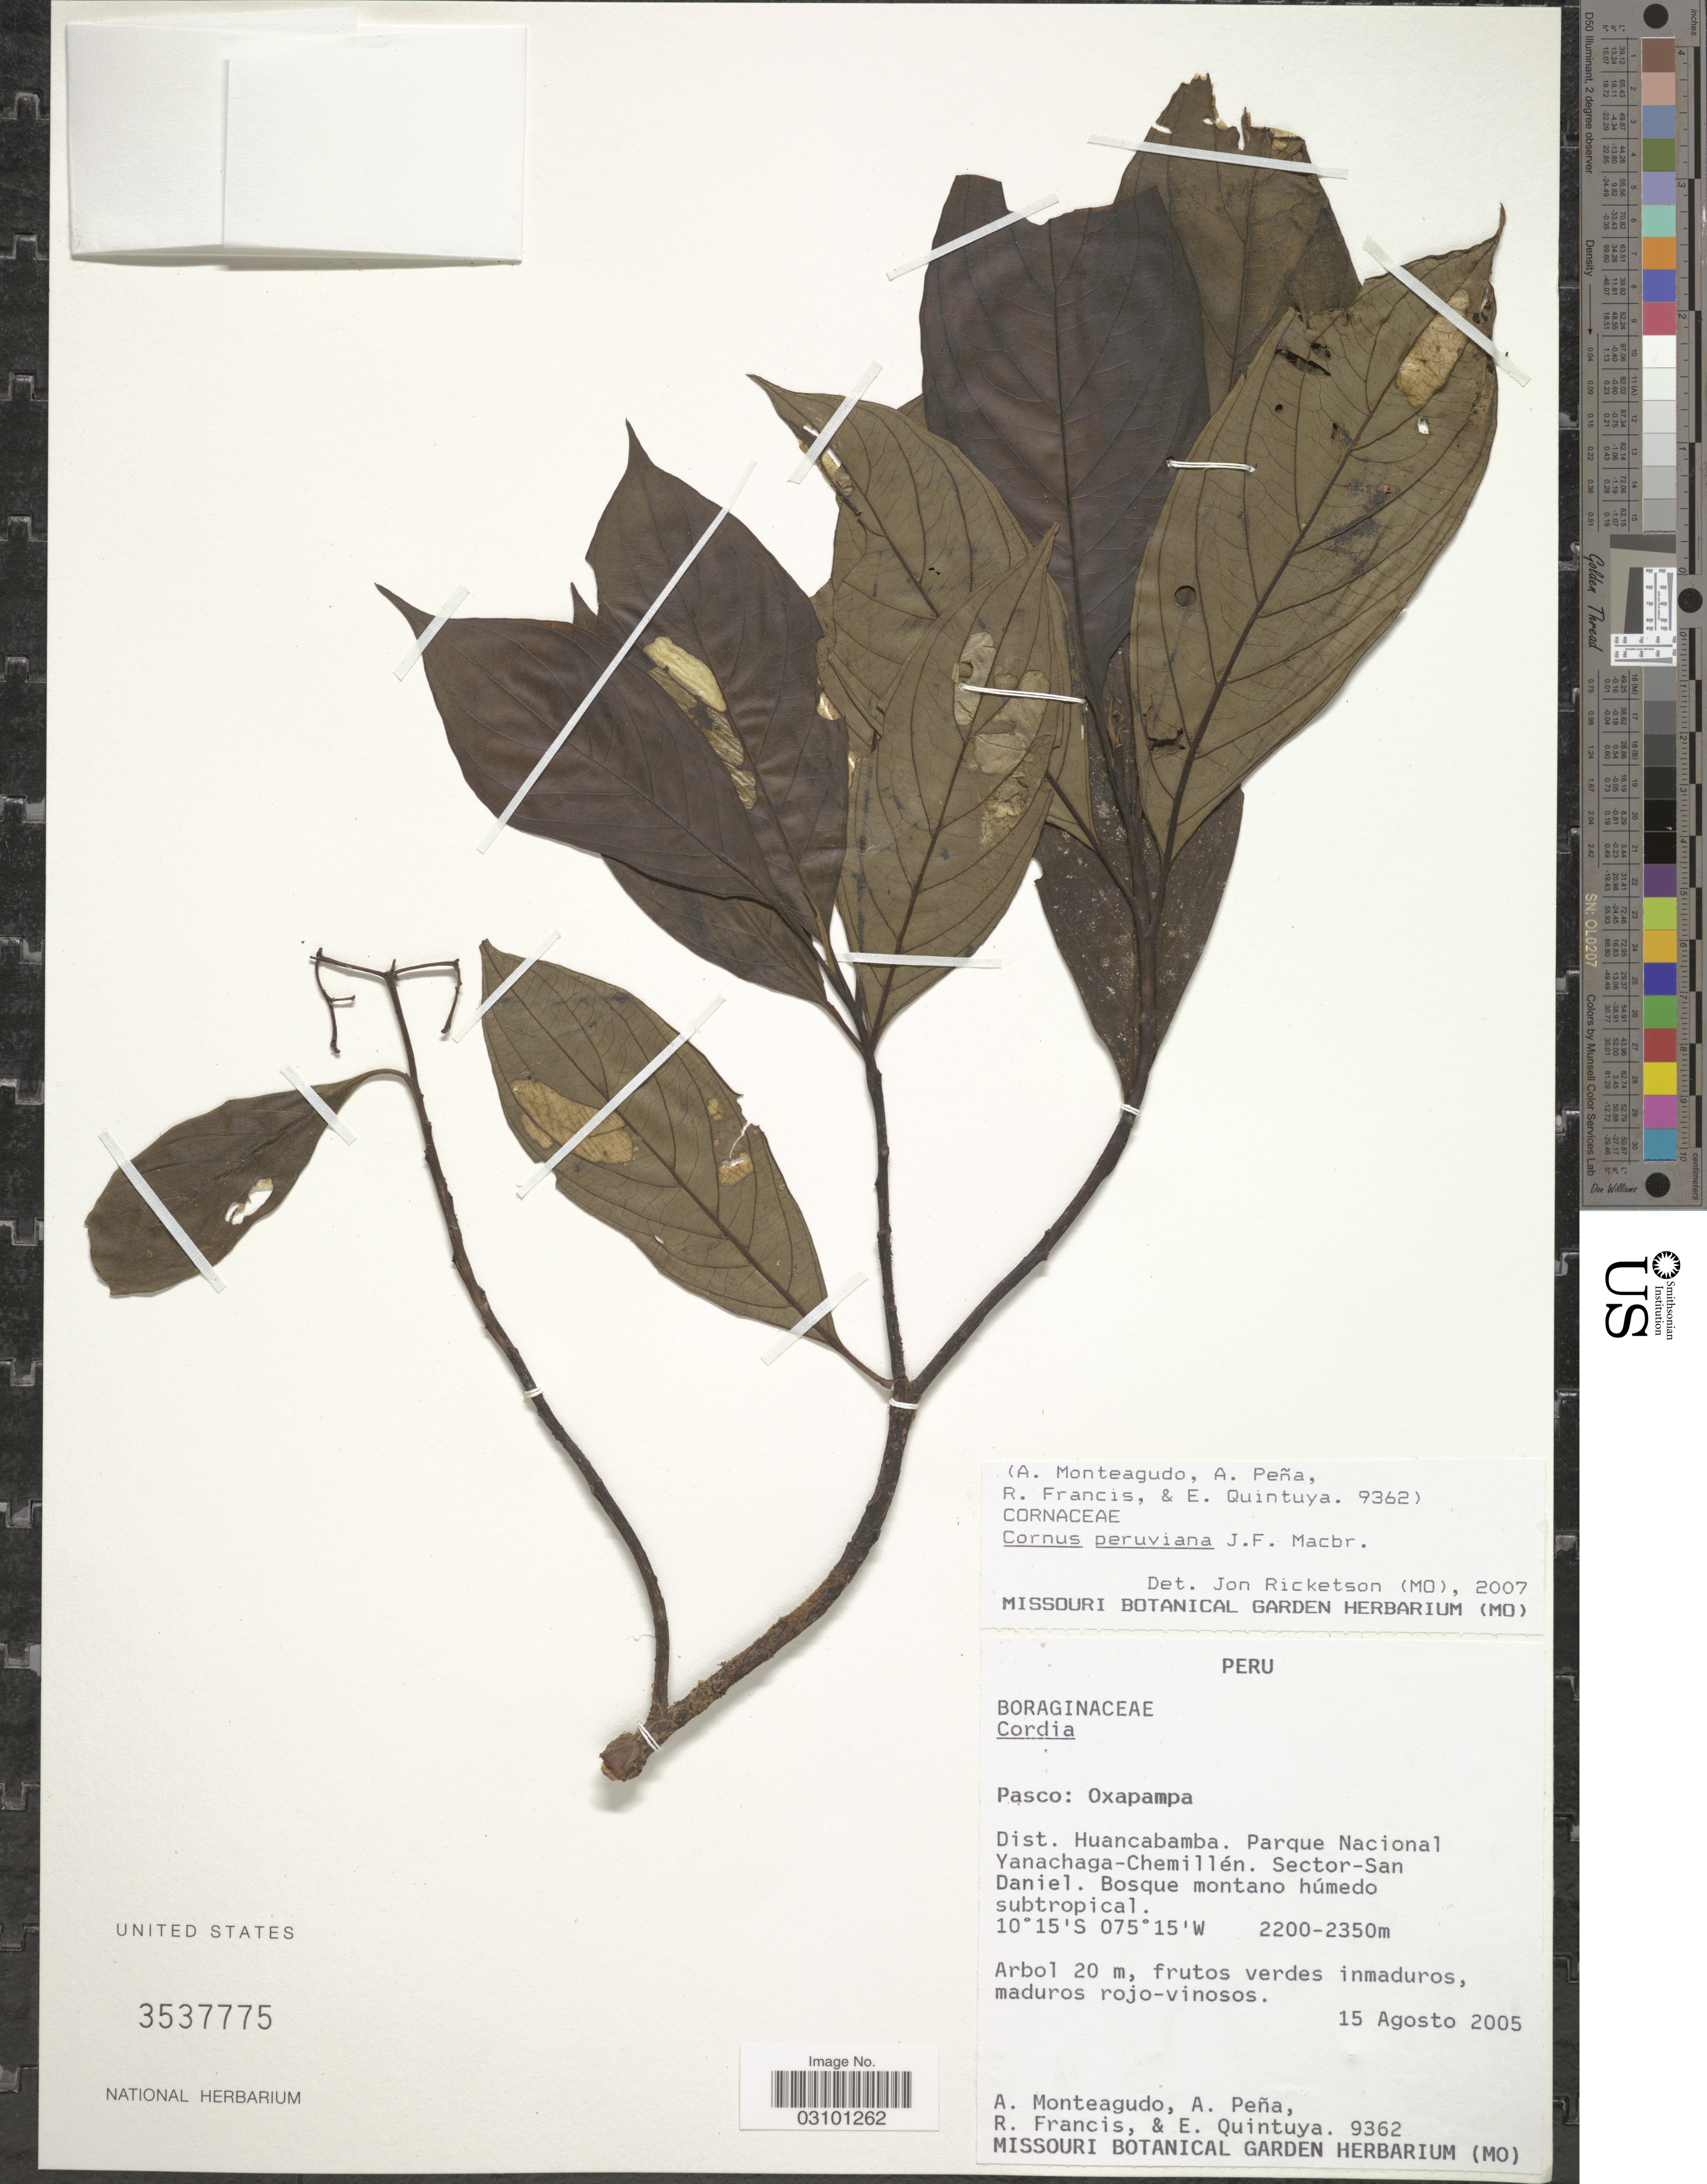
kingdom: Plantae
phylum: Tracheophyta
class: Magnoliopsida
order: Cornales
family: Cornaceae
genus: Cornus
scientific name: Cornus peruviana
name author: J.F. Macbr.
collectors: A. Monteagudo, A. Peña, R. Francis & E. Quintuya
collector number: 9362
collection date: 2005-08-15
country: Peru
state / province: Pasco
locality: Oxapampa. Dist. Huancabamba. Parque Nacional Yanachaga-Chemillén. Sector-San Daniel.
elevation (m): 2200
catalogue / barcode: US 3537775